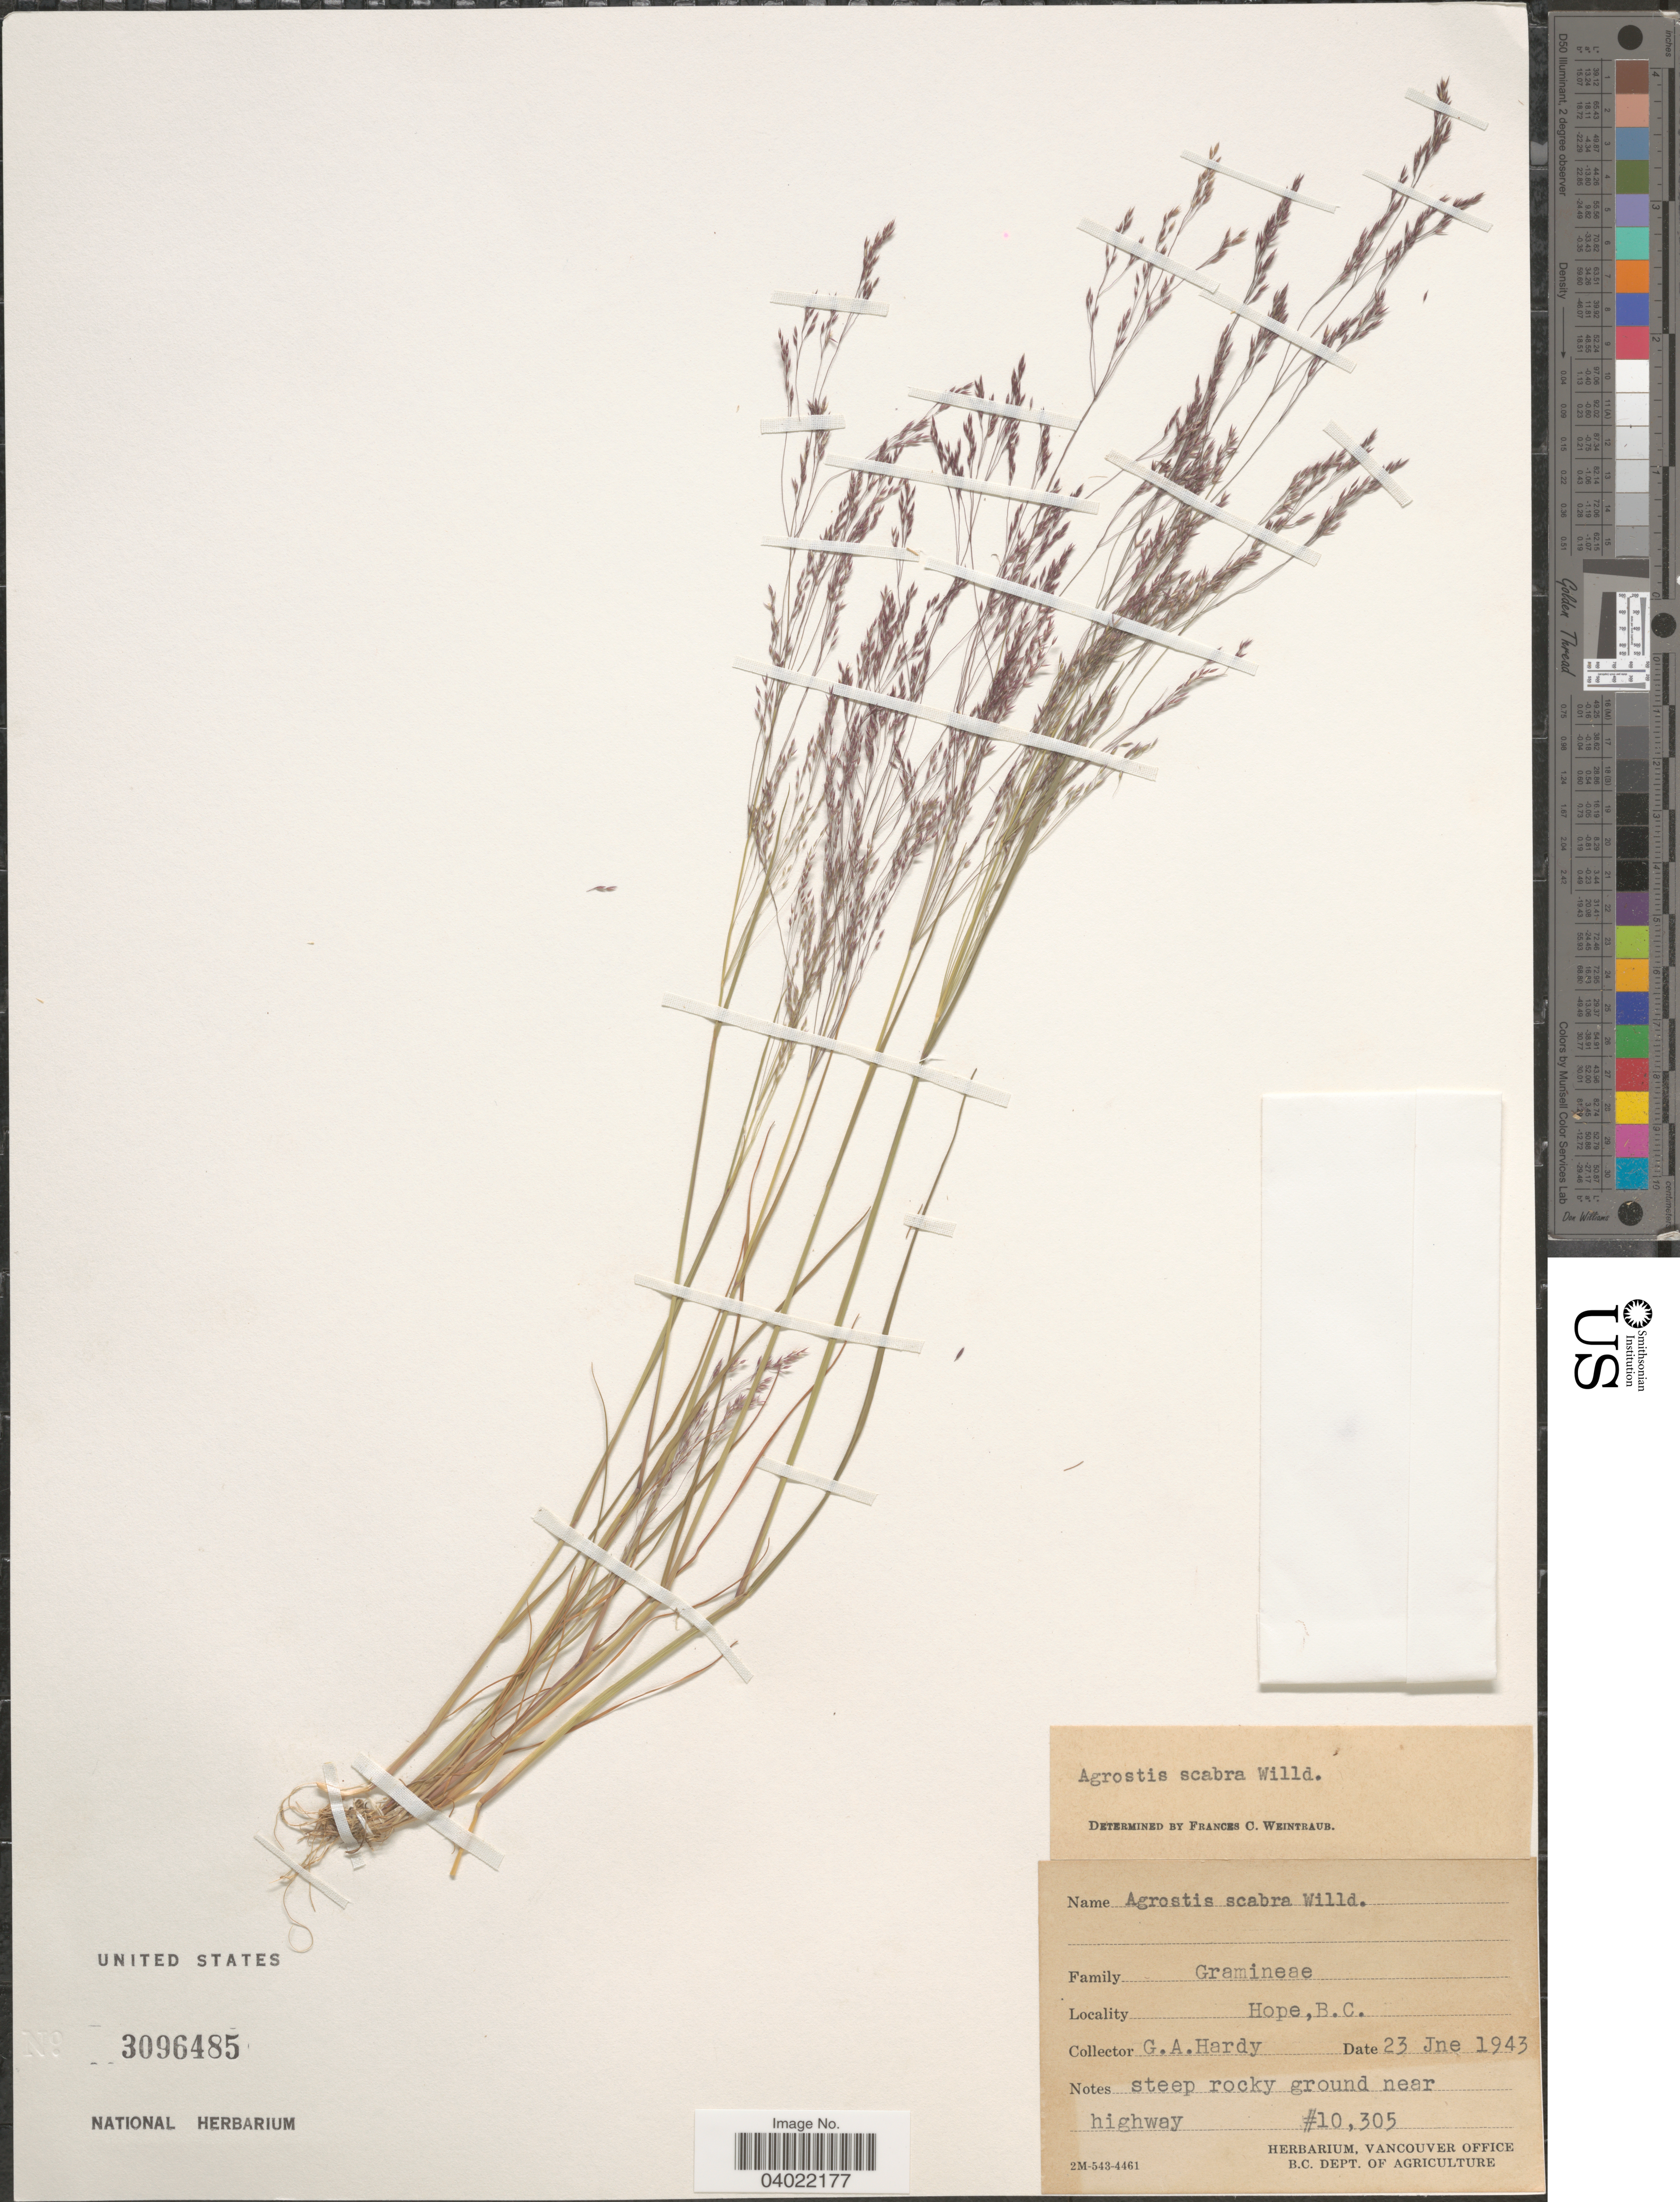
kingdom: Plantae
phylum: Tracheophyta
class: Liliopsida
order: Poales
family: Poaceae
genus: Agrostis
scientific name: Agrostis scabra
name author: Willd.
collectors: G. Hardy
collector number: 10305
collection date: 1943-06-23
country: Canada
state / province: British Columbia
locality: Hope.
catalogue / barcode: US 3096485